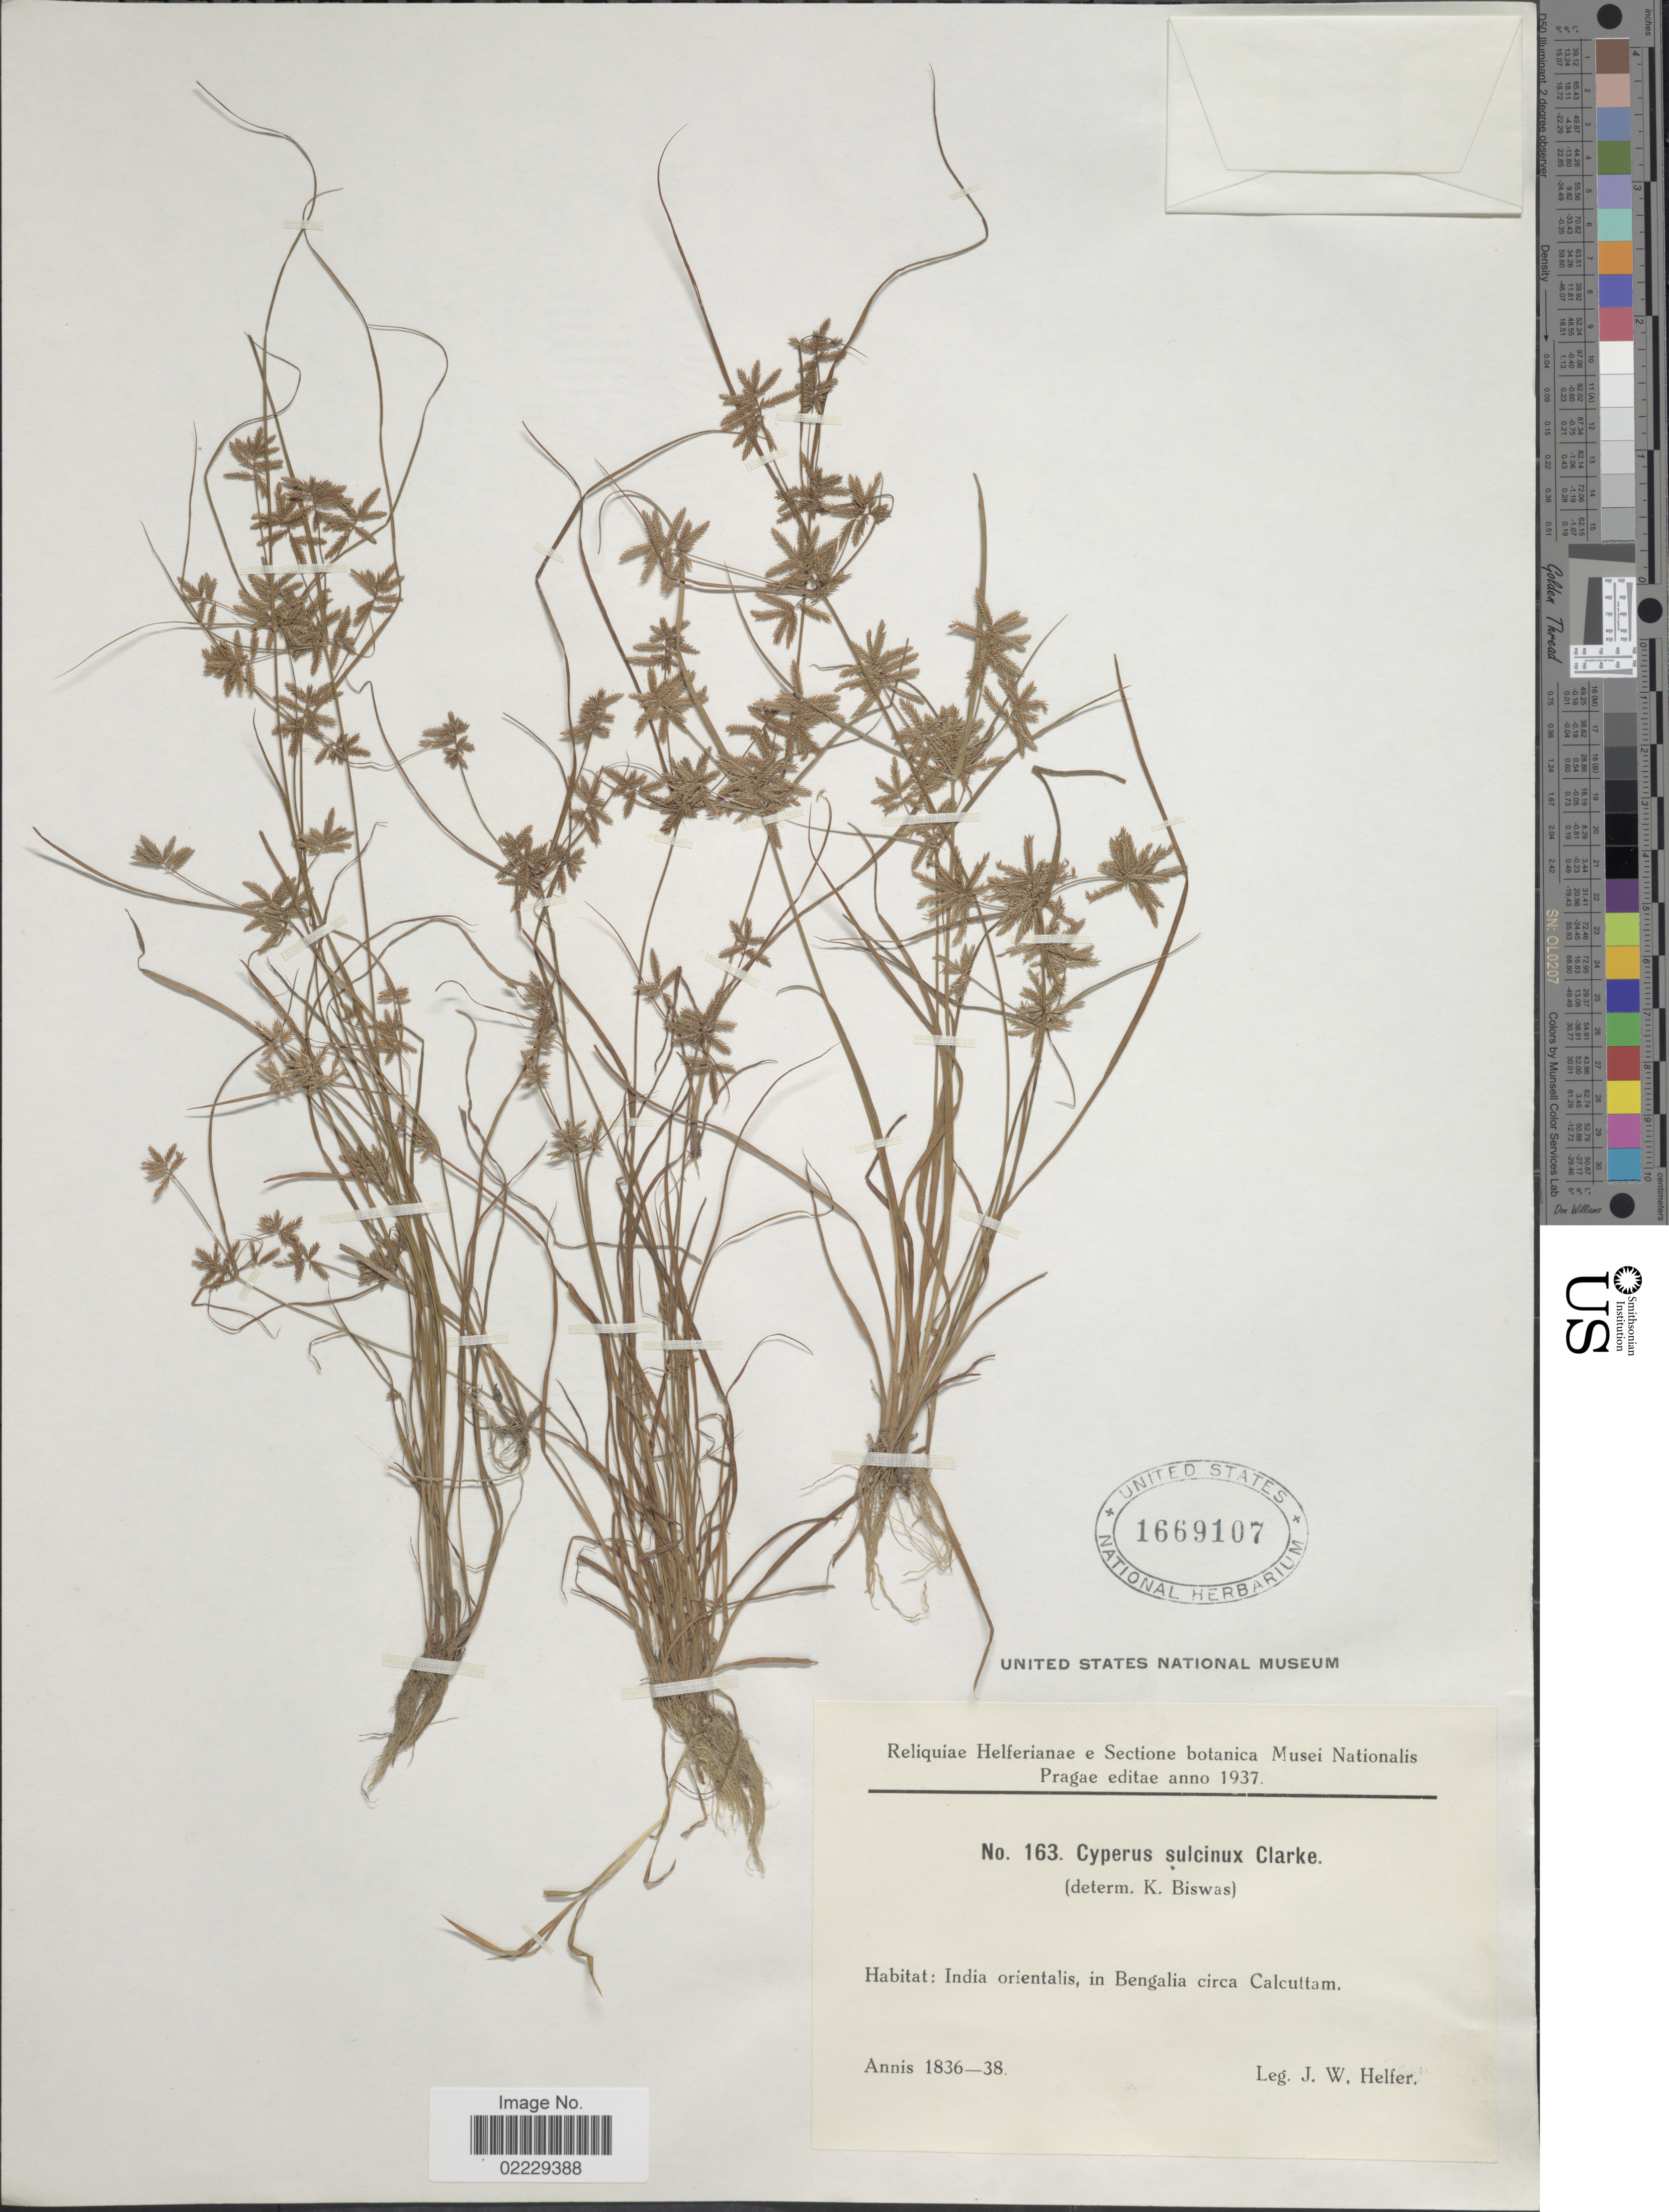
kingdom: Plantae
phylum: Tracheophyta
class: Liliopsida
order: Poales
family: Cyperaceae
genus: Cyperus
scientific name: Cyperus sulcinux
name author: C.B. Clarke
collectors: J. W. Helfer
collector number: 163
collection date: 1836/1838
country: India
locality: India orientalis, in Bengalia circa Calcuttam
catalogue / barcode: US 1669107